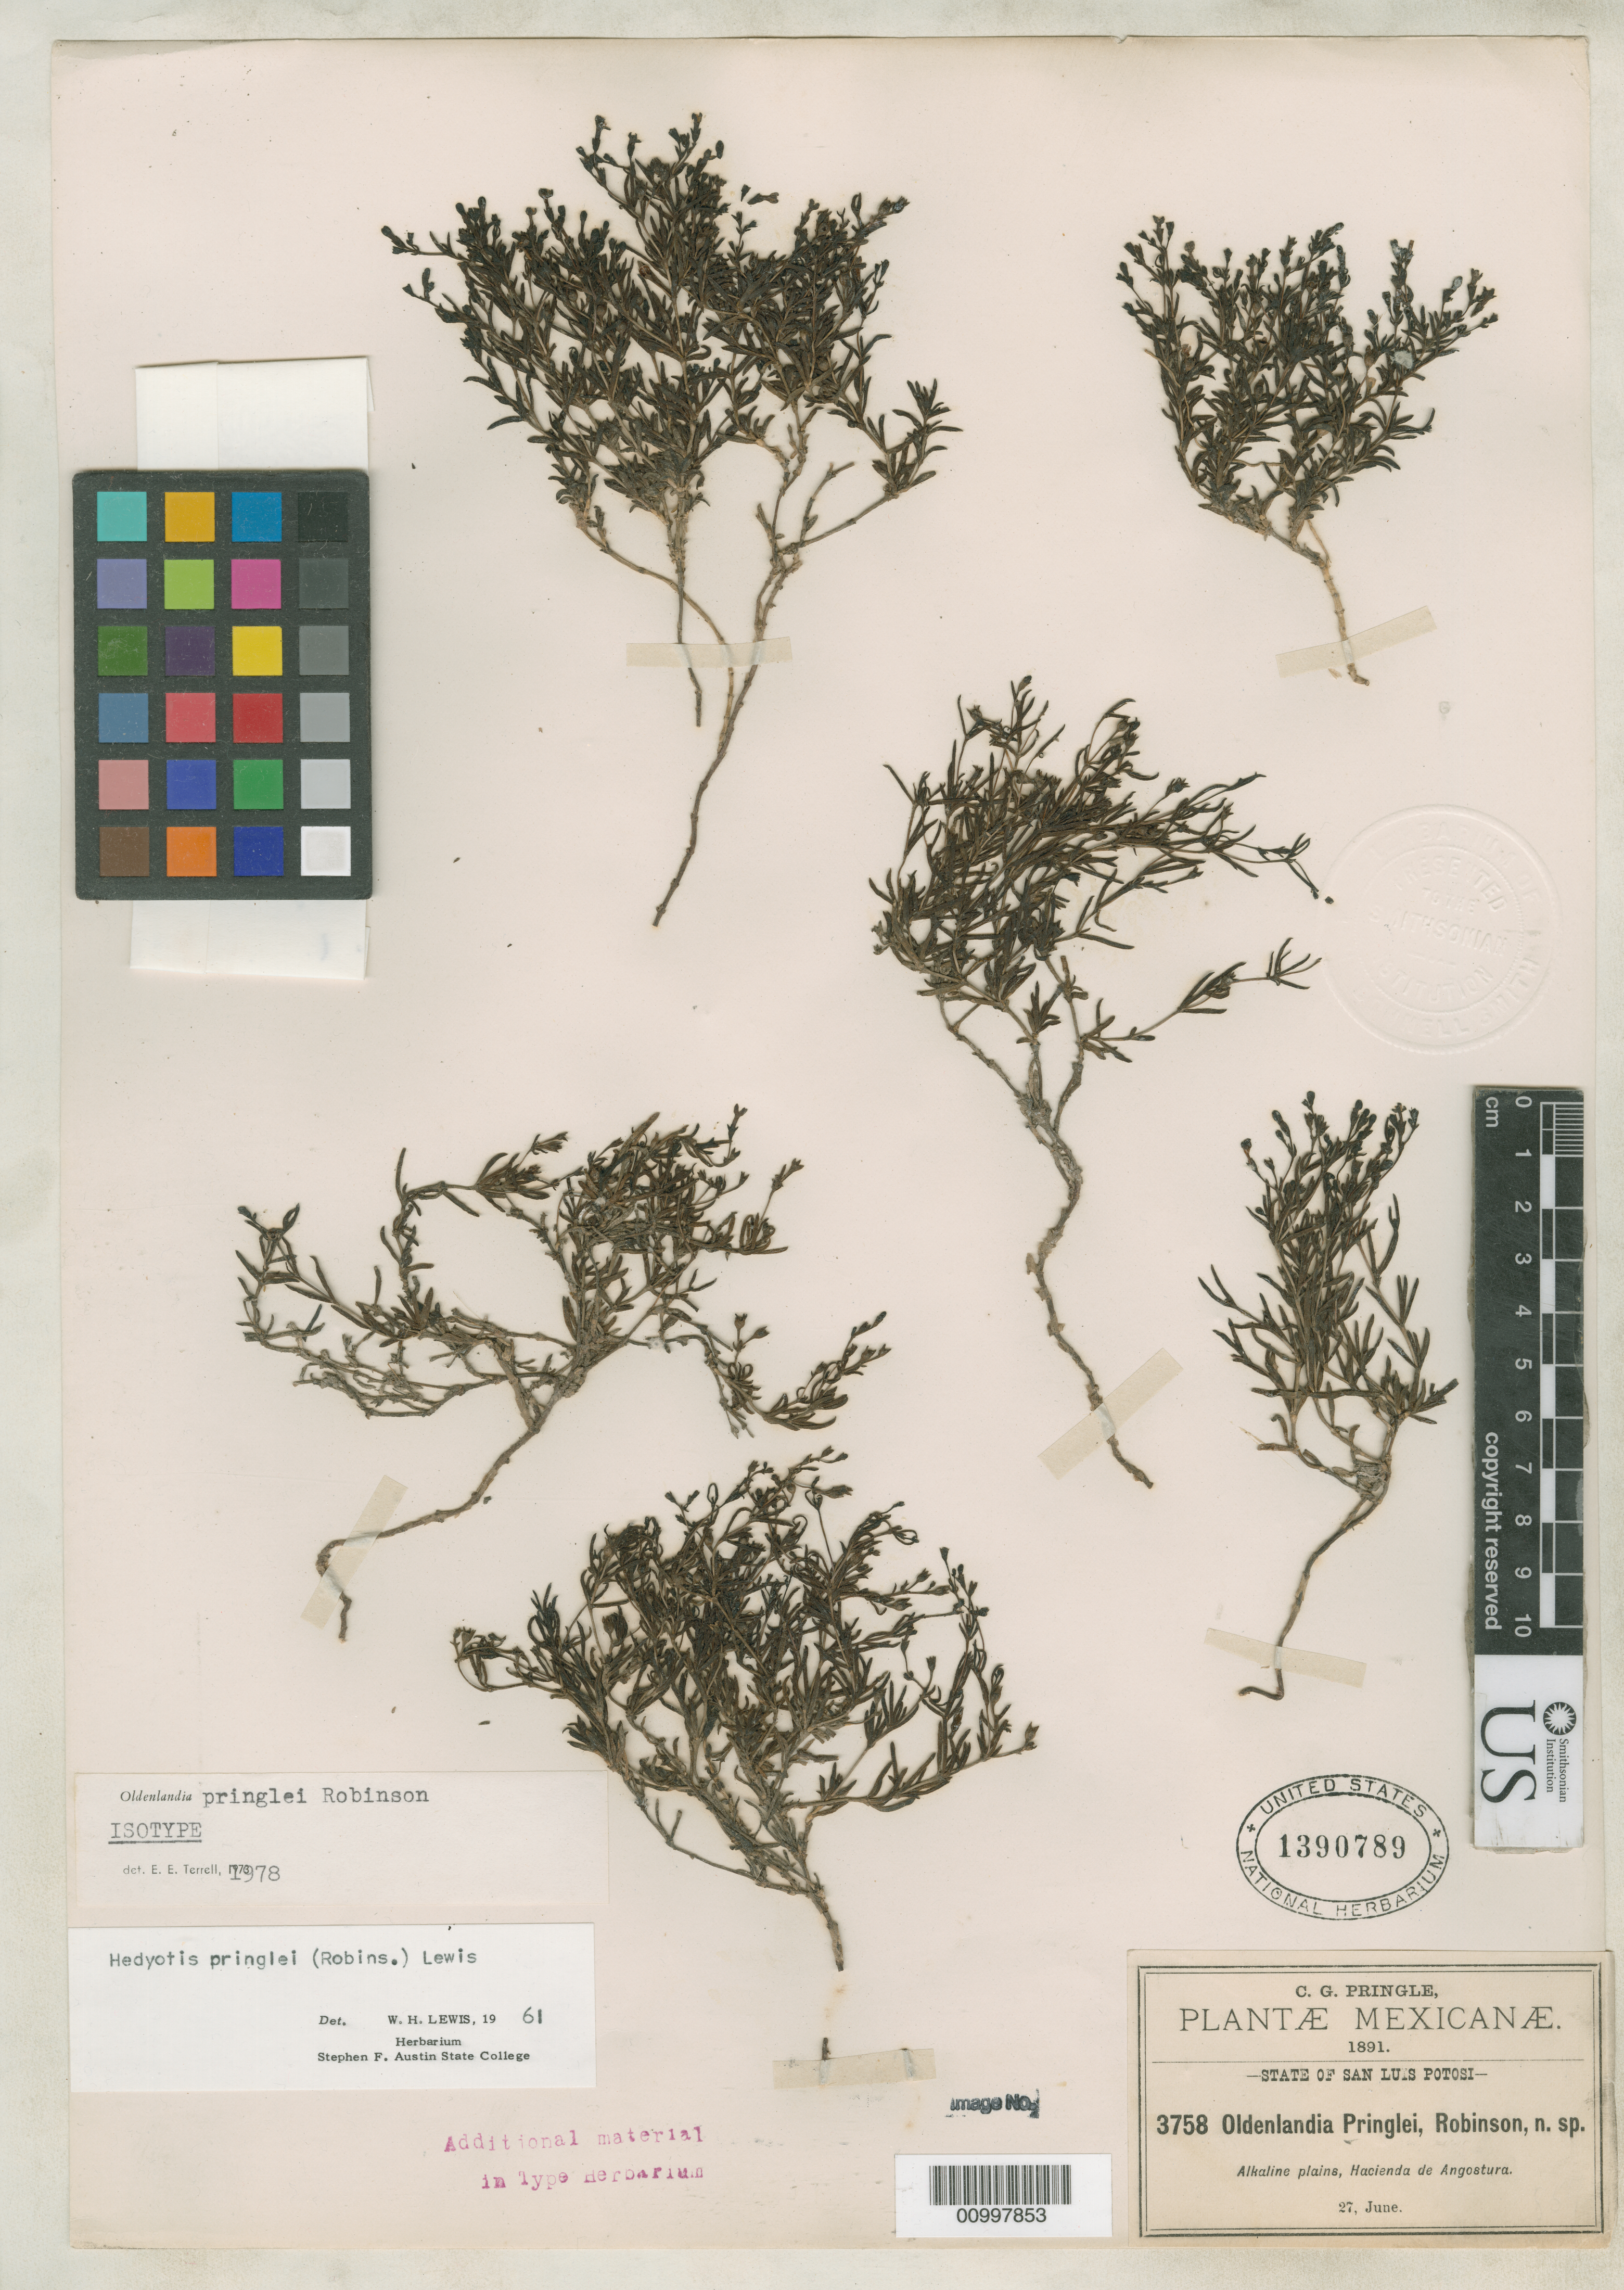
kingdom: Plantae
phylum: Tracheophyta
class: Magnoliopsida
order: Gentianales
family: Rubiaceae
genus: Oldenlandia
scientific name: Oldenlandia pringlei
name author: B.L. Rob.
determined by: Lewis, W. H.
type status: Isotype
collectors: C. G. Pringle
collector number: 3758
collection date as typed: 27 Jun 1891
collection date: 1891-06-27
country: Mexico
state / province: San Luis Potosí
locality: Alkaline plains, Hacienda de Angostura.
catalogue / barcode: US 1390789